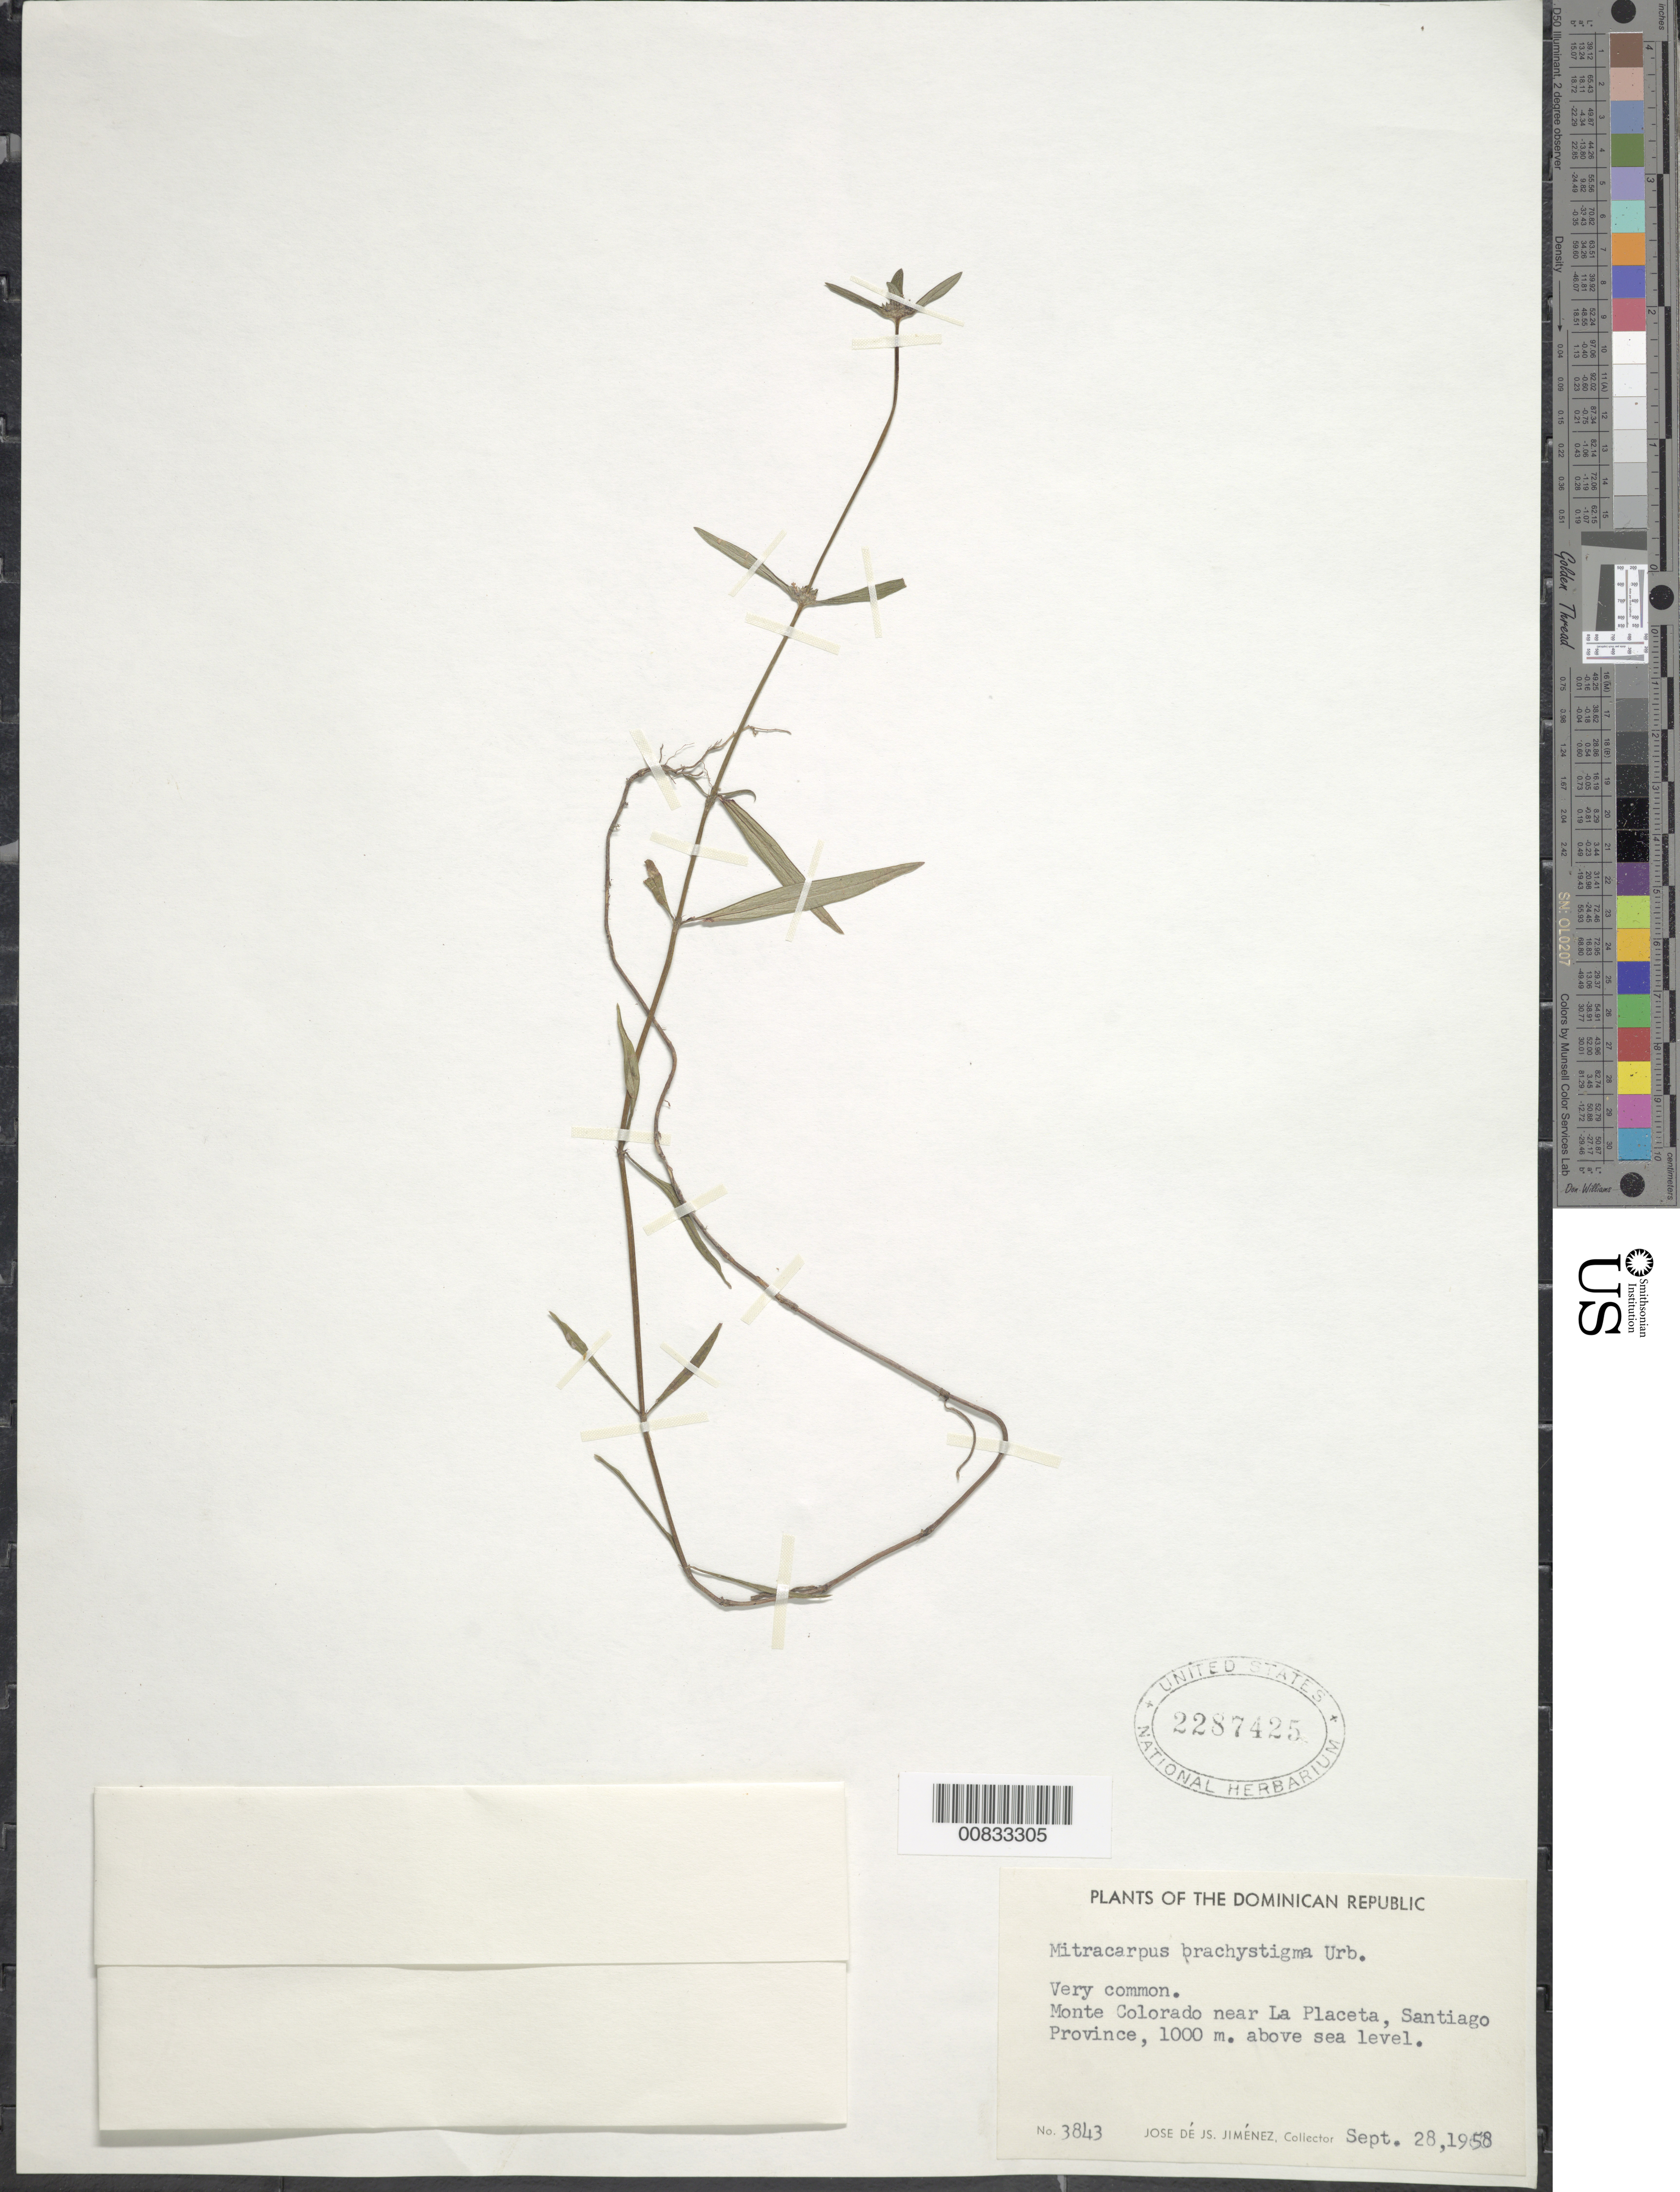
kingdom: Plantae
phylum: Tracheophyta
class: Magnoliopsida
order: Gentianales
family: Rubiaceae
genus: Mitracarpus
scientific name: Mitracarpus brachystigma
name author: Urb.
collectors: J. J. Jiménez Almonte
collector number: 3843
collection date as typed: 28 Sep 1958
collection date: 1958-09-28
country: Dominican Republic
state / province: Santiago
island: Hispaniola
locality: Monte Colorado near La Placeta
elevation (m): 1000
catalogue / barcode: US 2287425